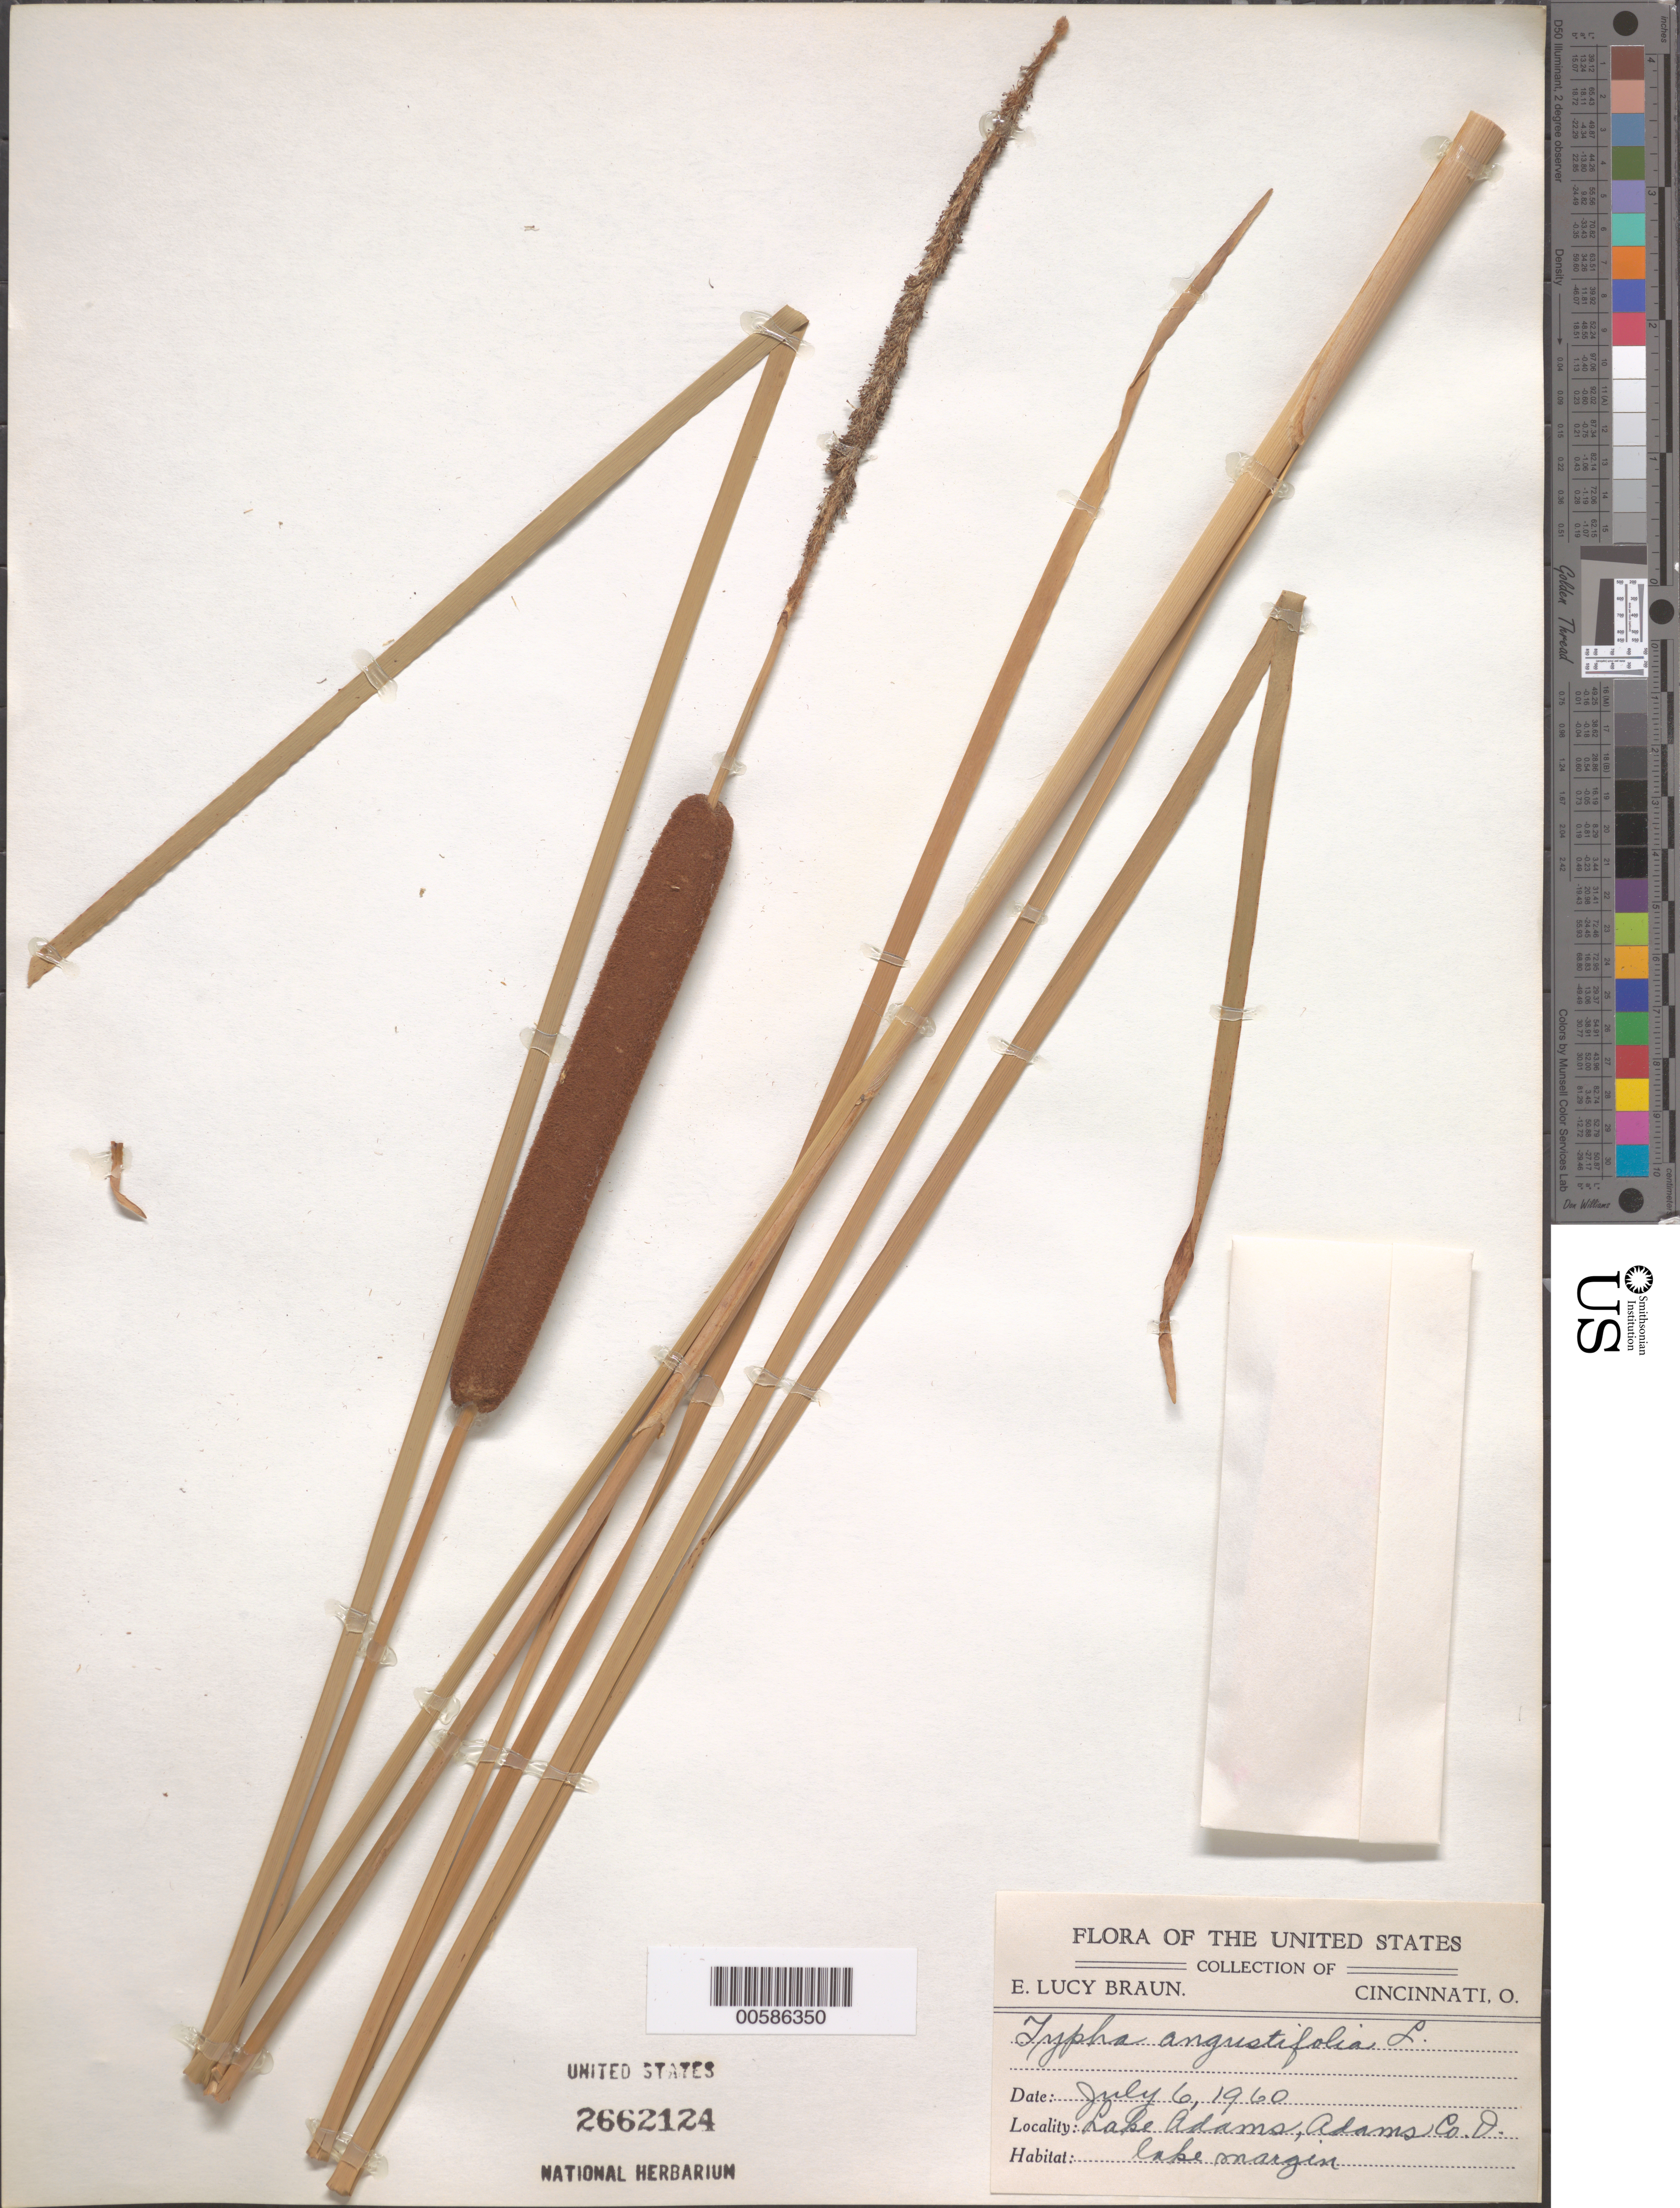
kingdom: Plantae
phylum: Tracheophyta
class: Liliopsida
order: Poales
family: Typhaceae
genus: Typha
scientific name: Typha angustifolia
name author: L.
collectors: E. L. Braun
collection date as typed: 06 Jul 1960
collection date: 1960-07-06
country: United States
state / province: Ohio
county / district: Adams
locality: Lake Adams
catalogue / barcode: US 2662124